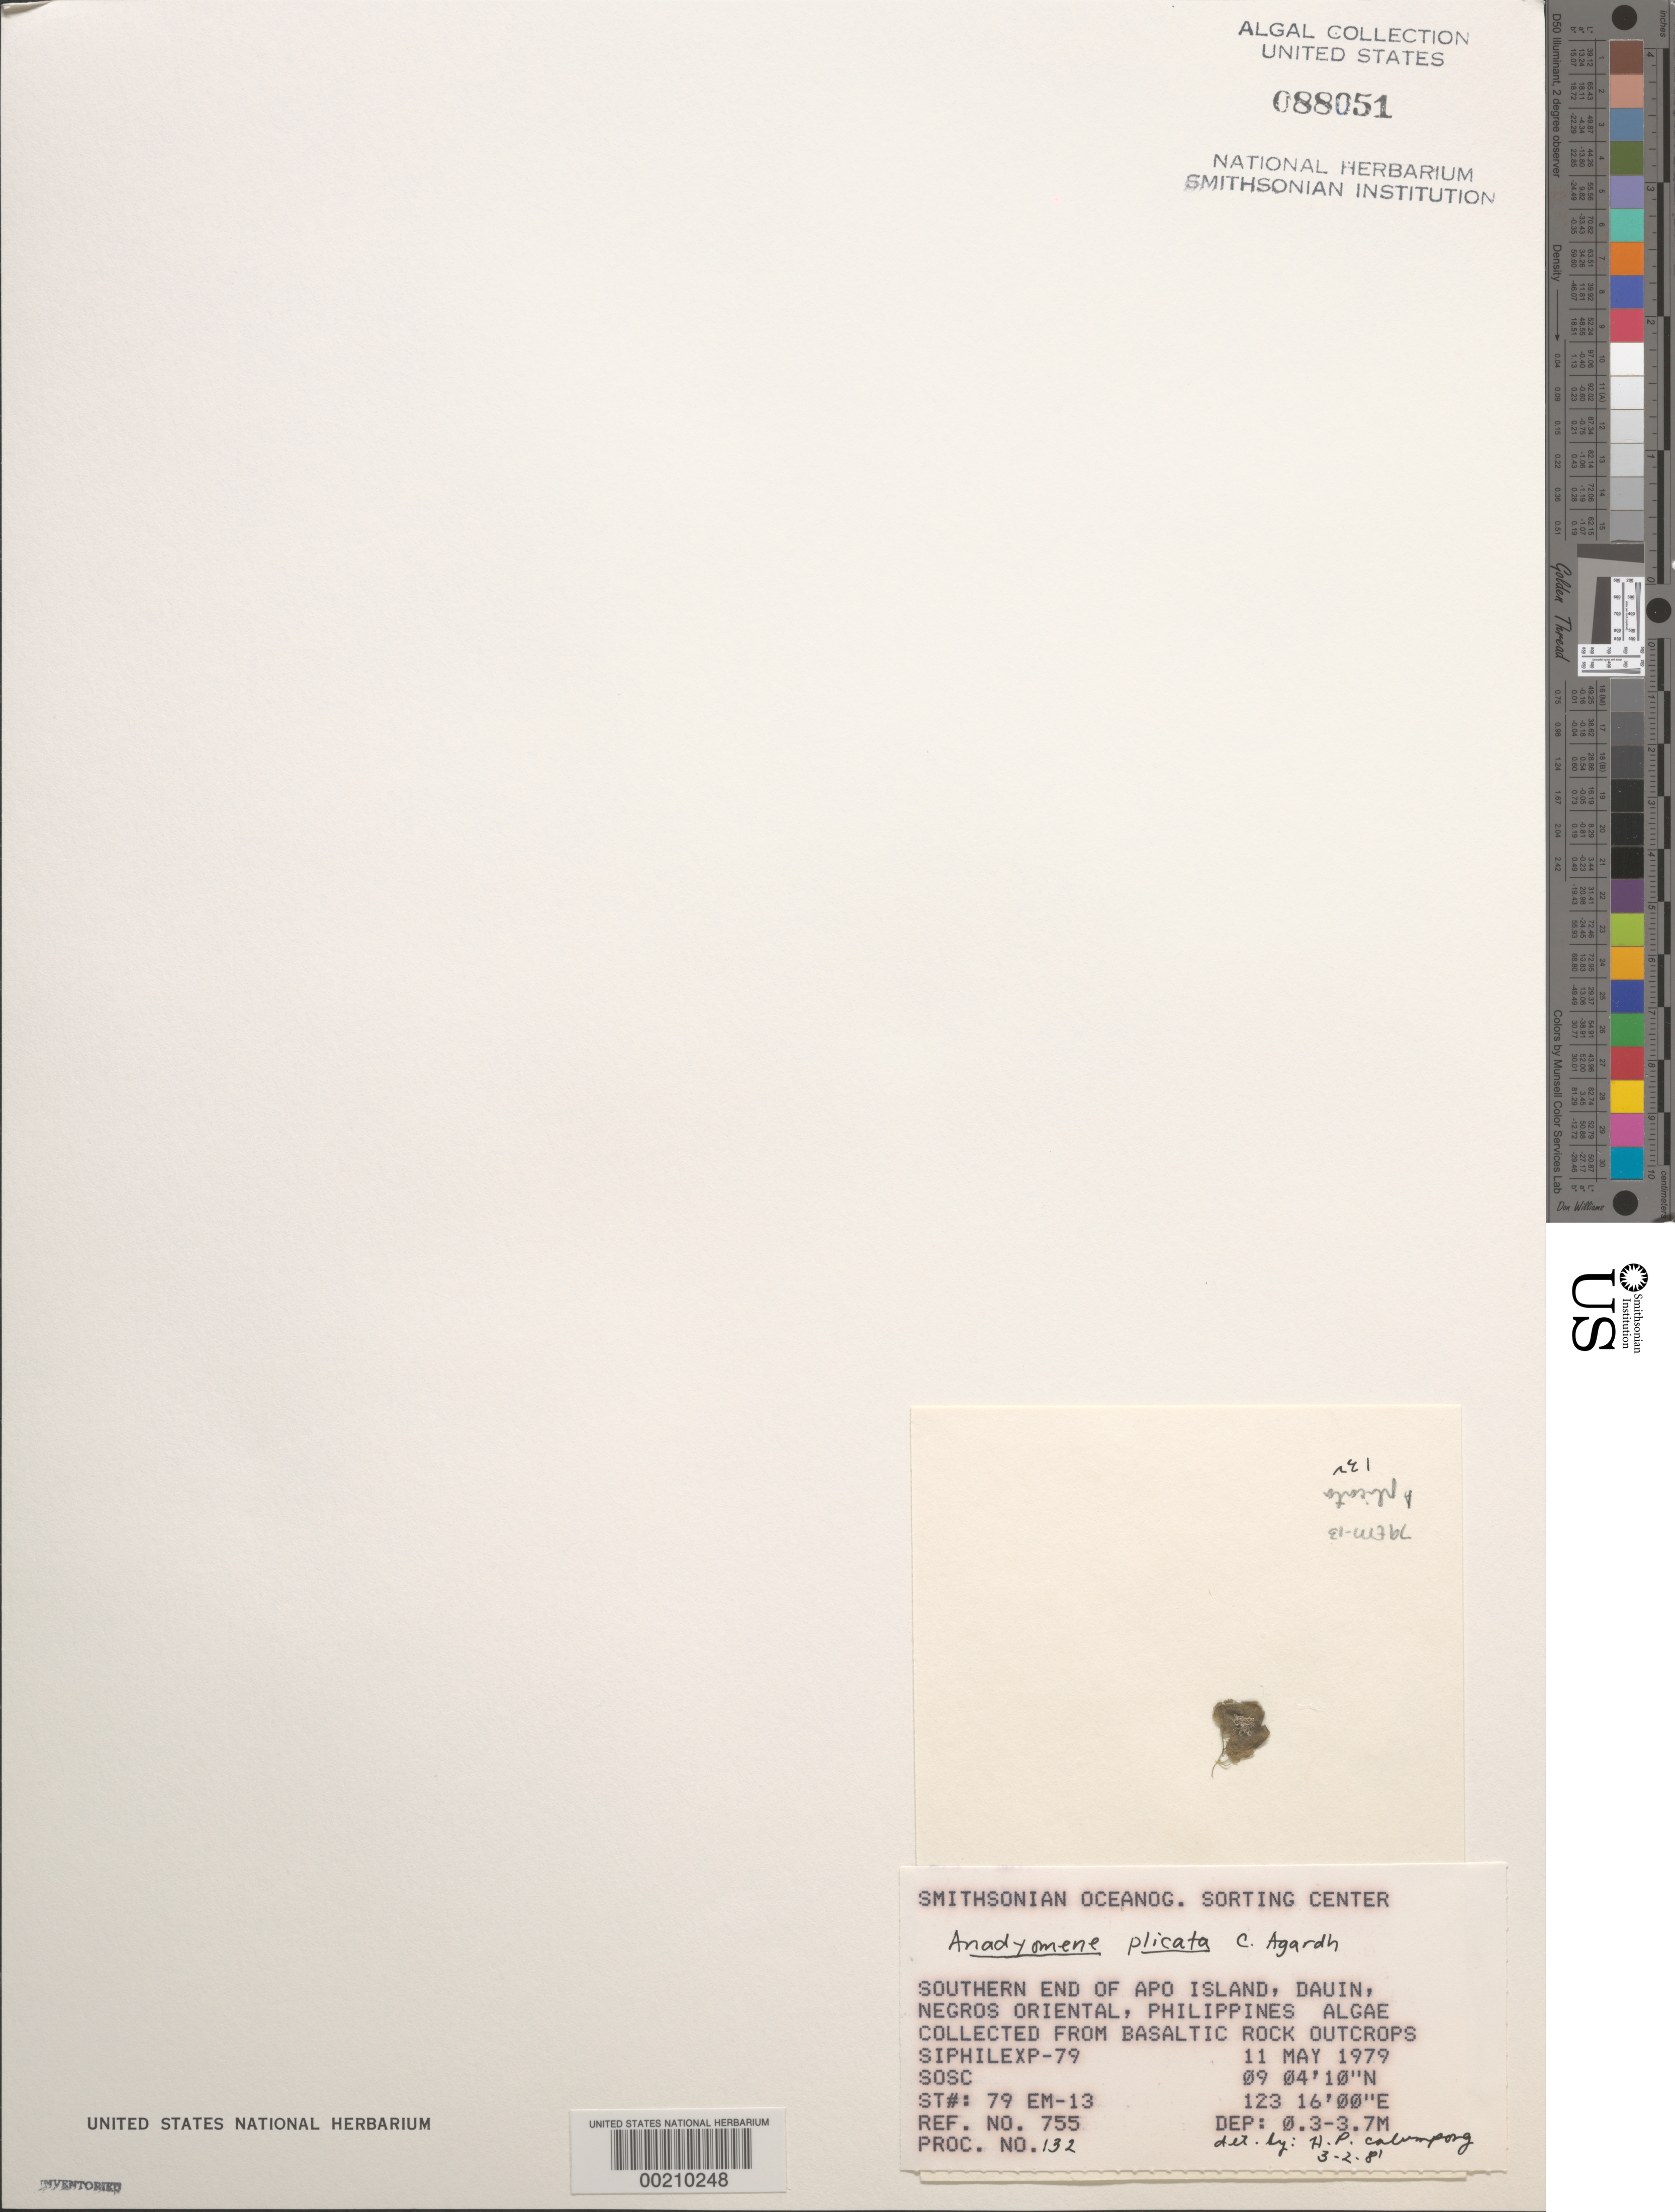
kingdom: Plantae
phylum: Chlorophyta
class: Ulvophyceae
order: Cladophorales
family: Anadyomenaceae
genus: Anadyomene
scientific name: Anadyomene plicata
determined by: Calumpong, H. P.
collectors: SOSC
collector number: Station 79 Em-13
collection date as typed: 11 May 1979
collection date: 1979-05-11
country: Philippines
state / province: Central Visayas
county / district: Negros Oriental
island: Negros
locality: Apo Island, Dauin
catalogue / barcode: US 88051